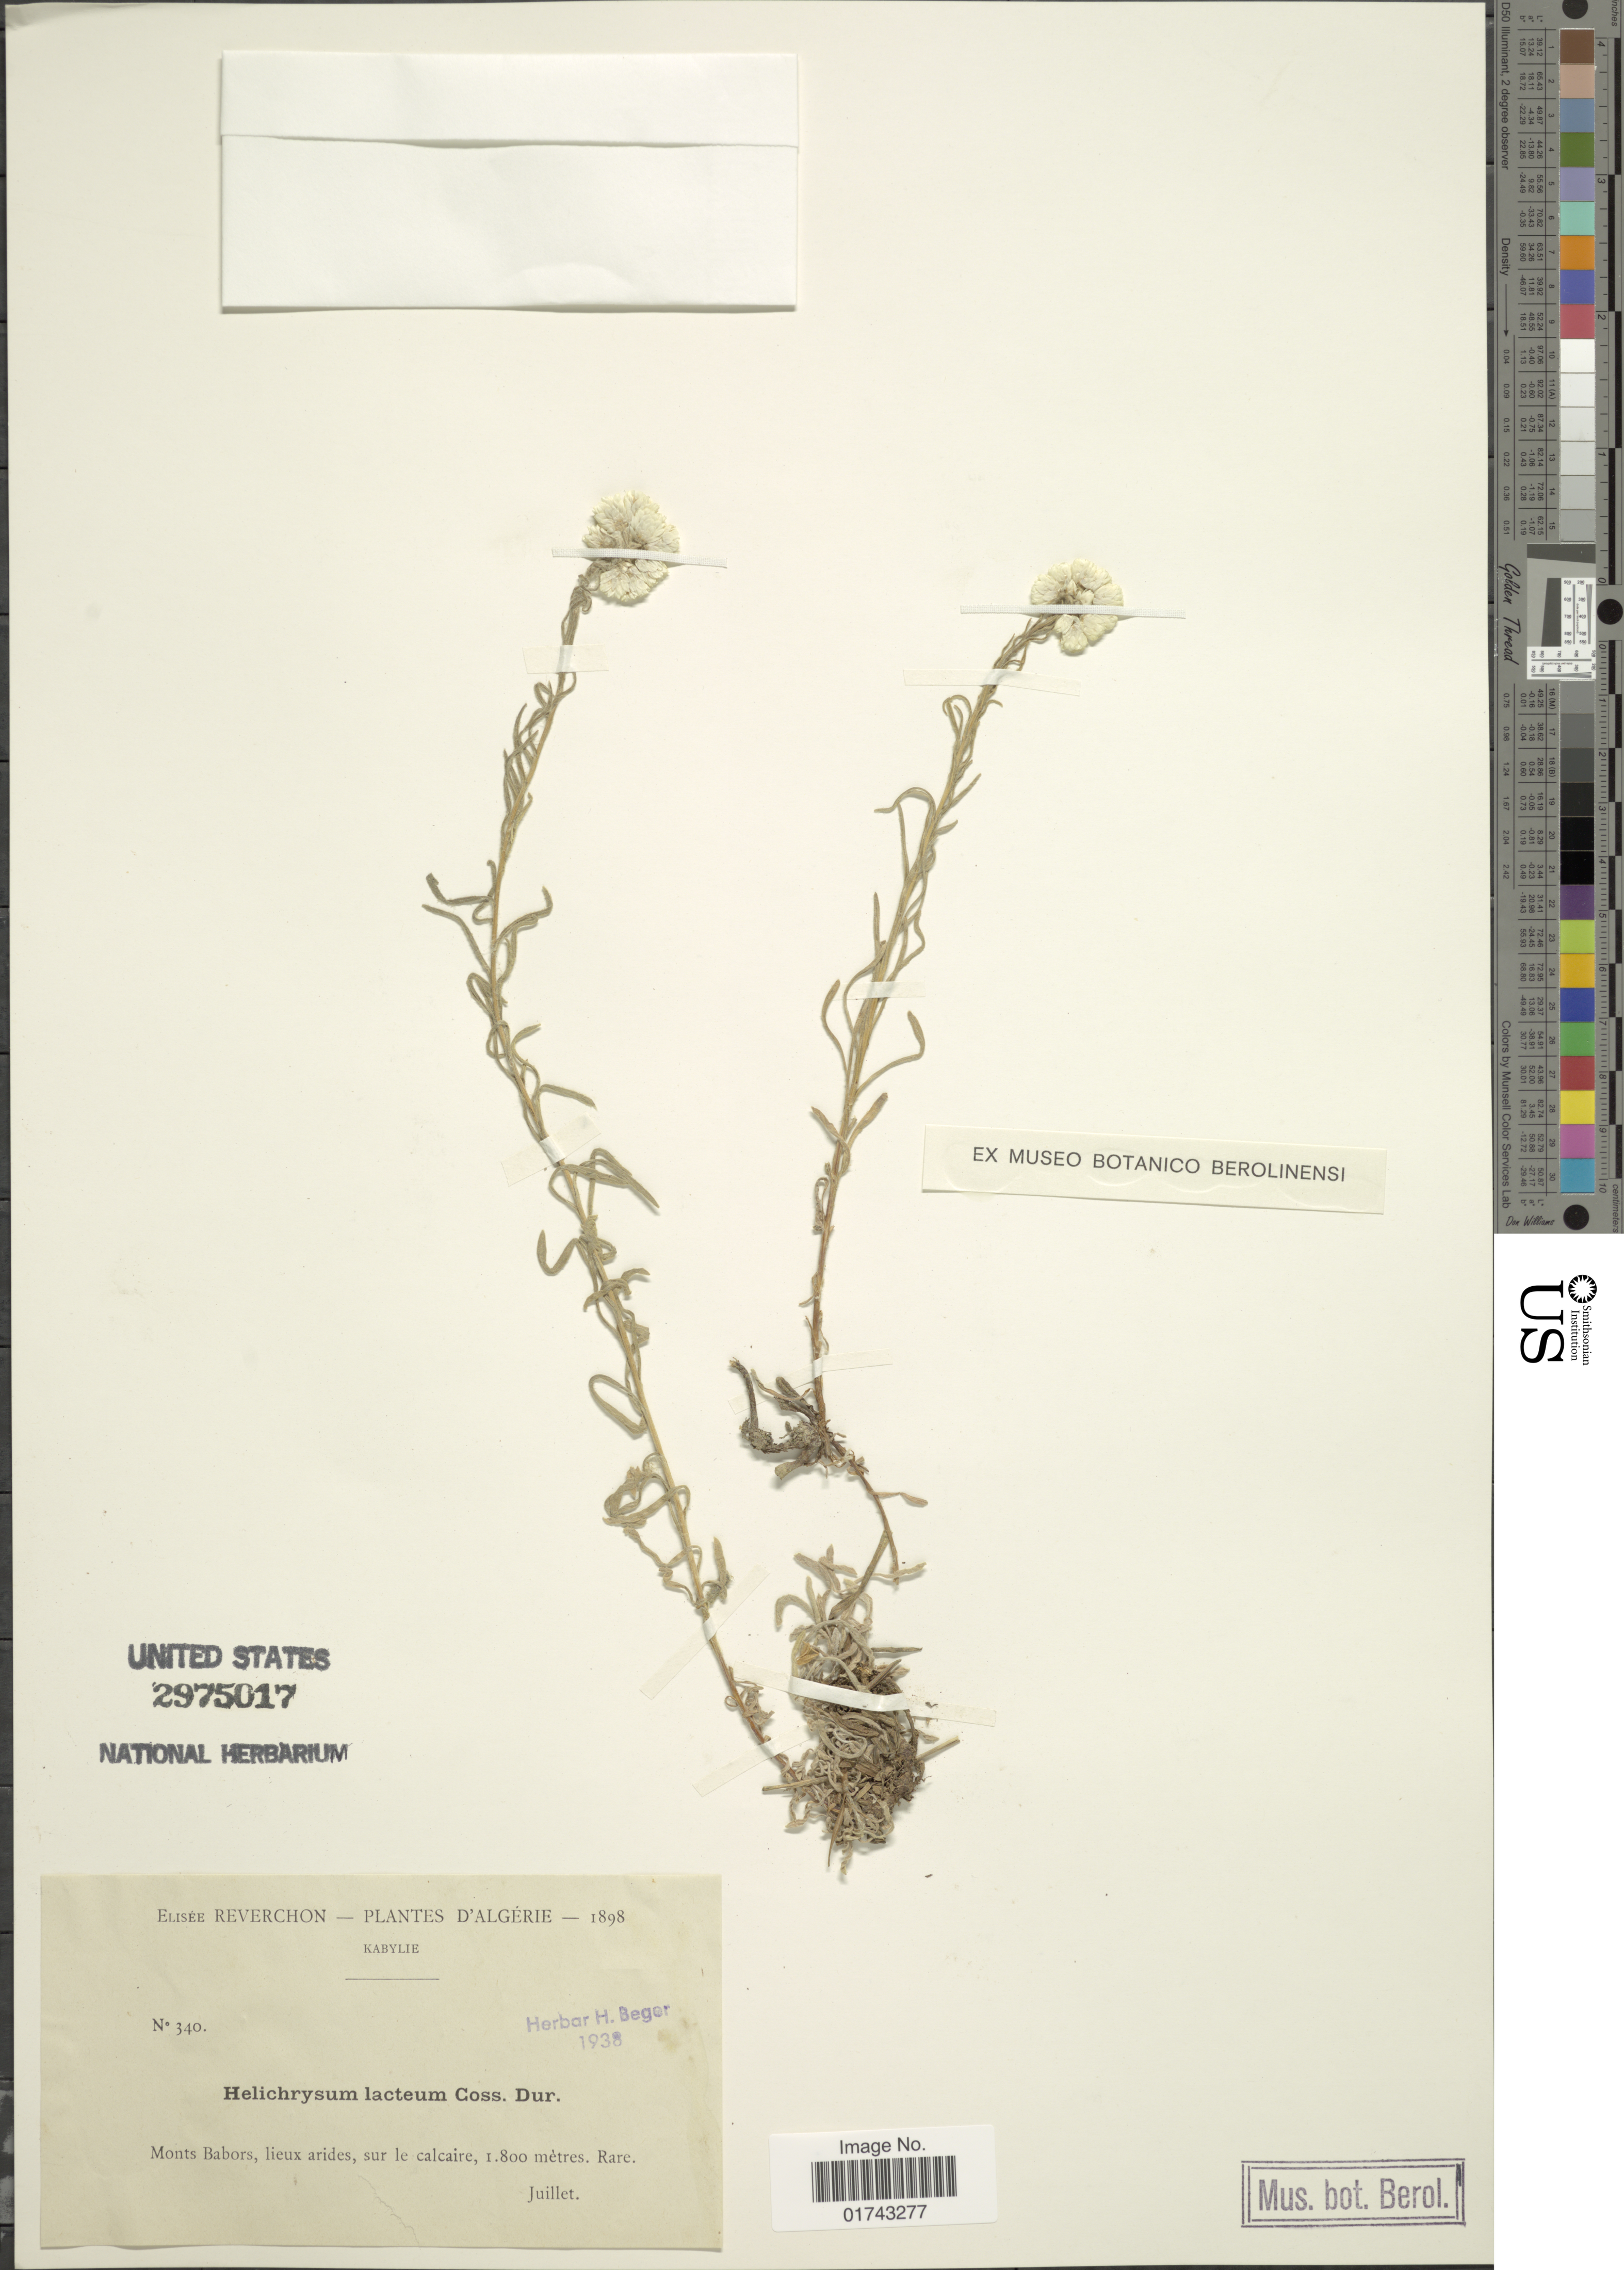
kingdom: Plantae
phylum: Tracheophyta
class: Magnoliopsida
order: Asterales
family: Asteraceae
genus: Helichrysum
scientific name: Helichrysum lacteum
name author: Coss. & Durieu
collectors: E. Reverchon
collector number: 340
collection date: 1898-07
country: Algeria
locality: Kabylie, Mont Babors, lieux arides, sur le calcaire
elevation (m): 1800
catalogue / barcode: US 2975017